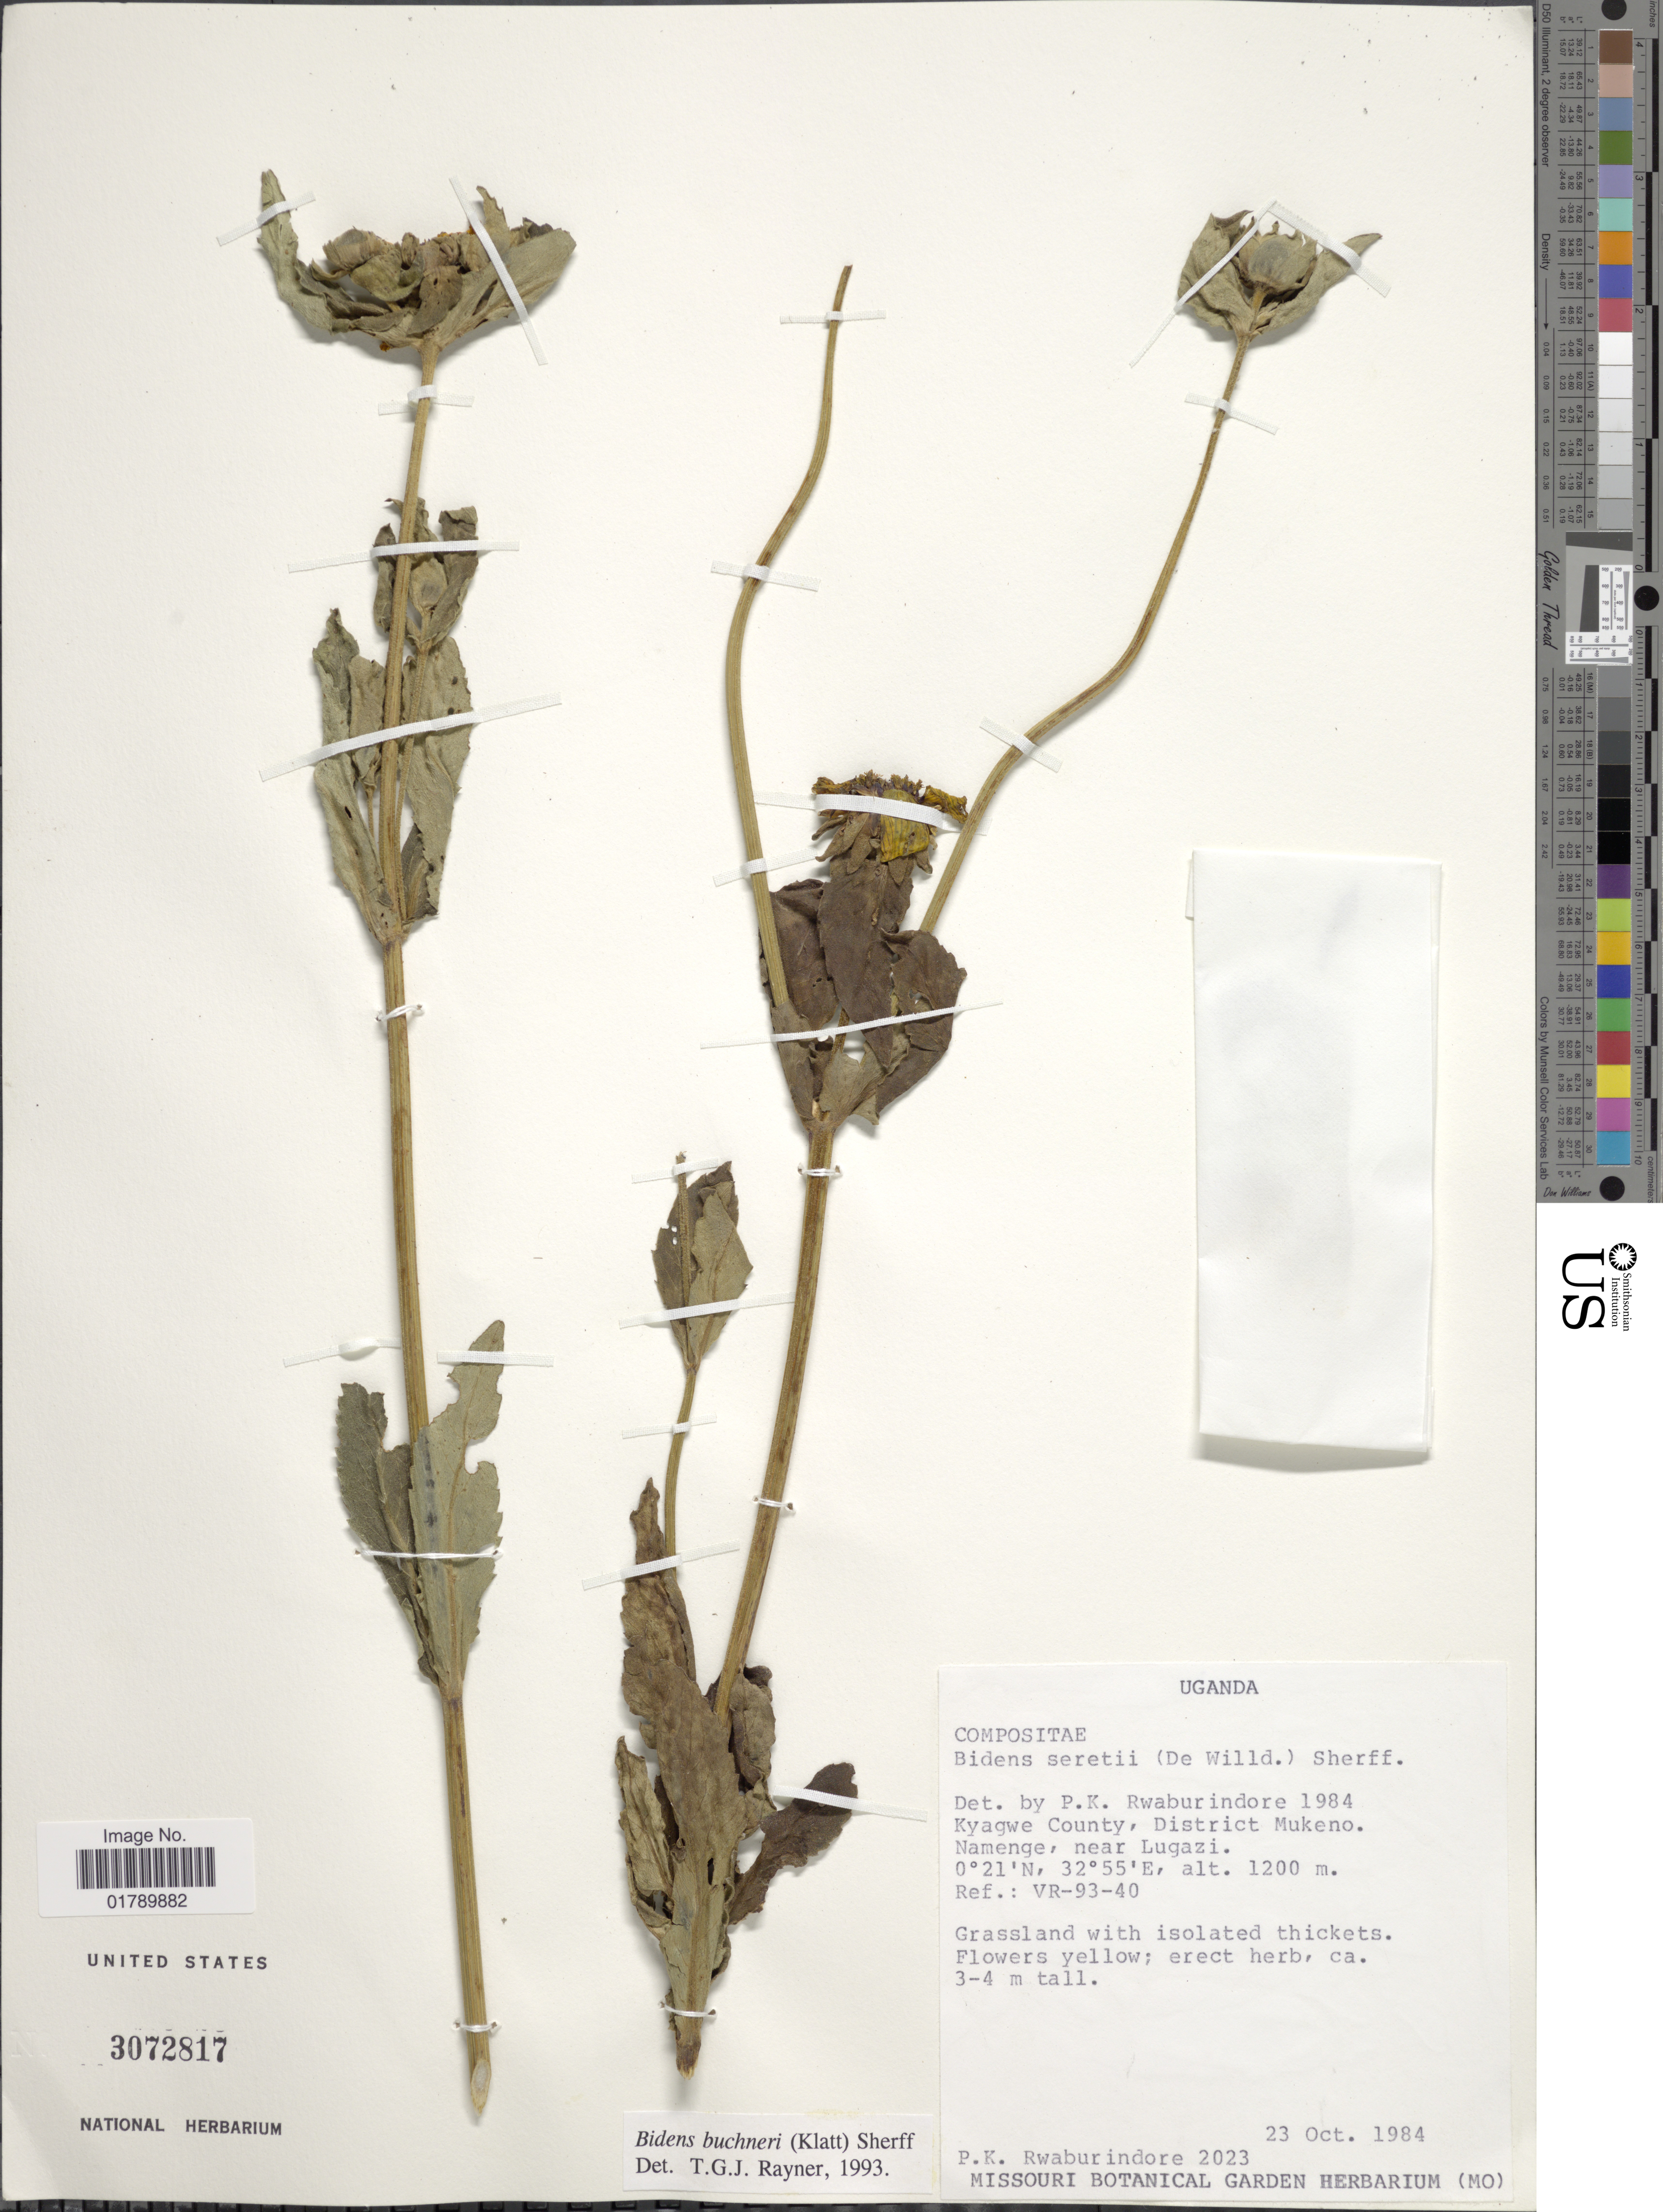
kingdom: Plantae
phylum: Tracheophyta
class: Magnoliopsida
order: Asterales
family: Asteraceae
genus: Bidens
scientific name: Bidens buchneri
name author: (Klatt) Sherff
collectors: P. Rwaburindore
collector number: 2023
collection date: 1984-10-23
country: Uganda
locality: Kyagwe County, District Mukeno. Namenge, near Lugazi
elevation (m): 1200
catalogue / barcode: US 3072817